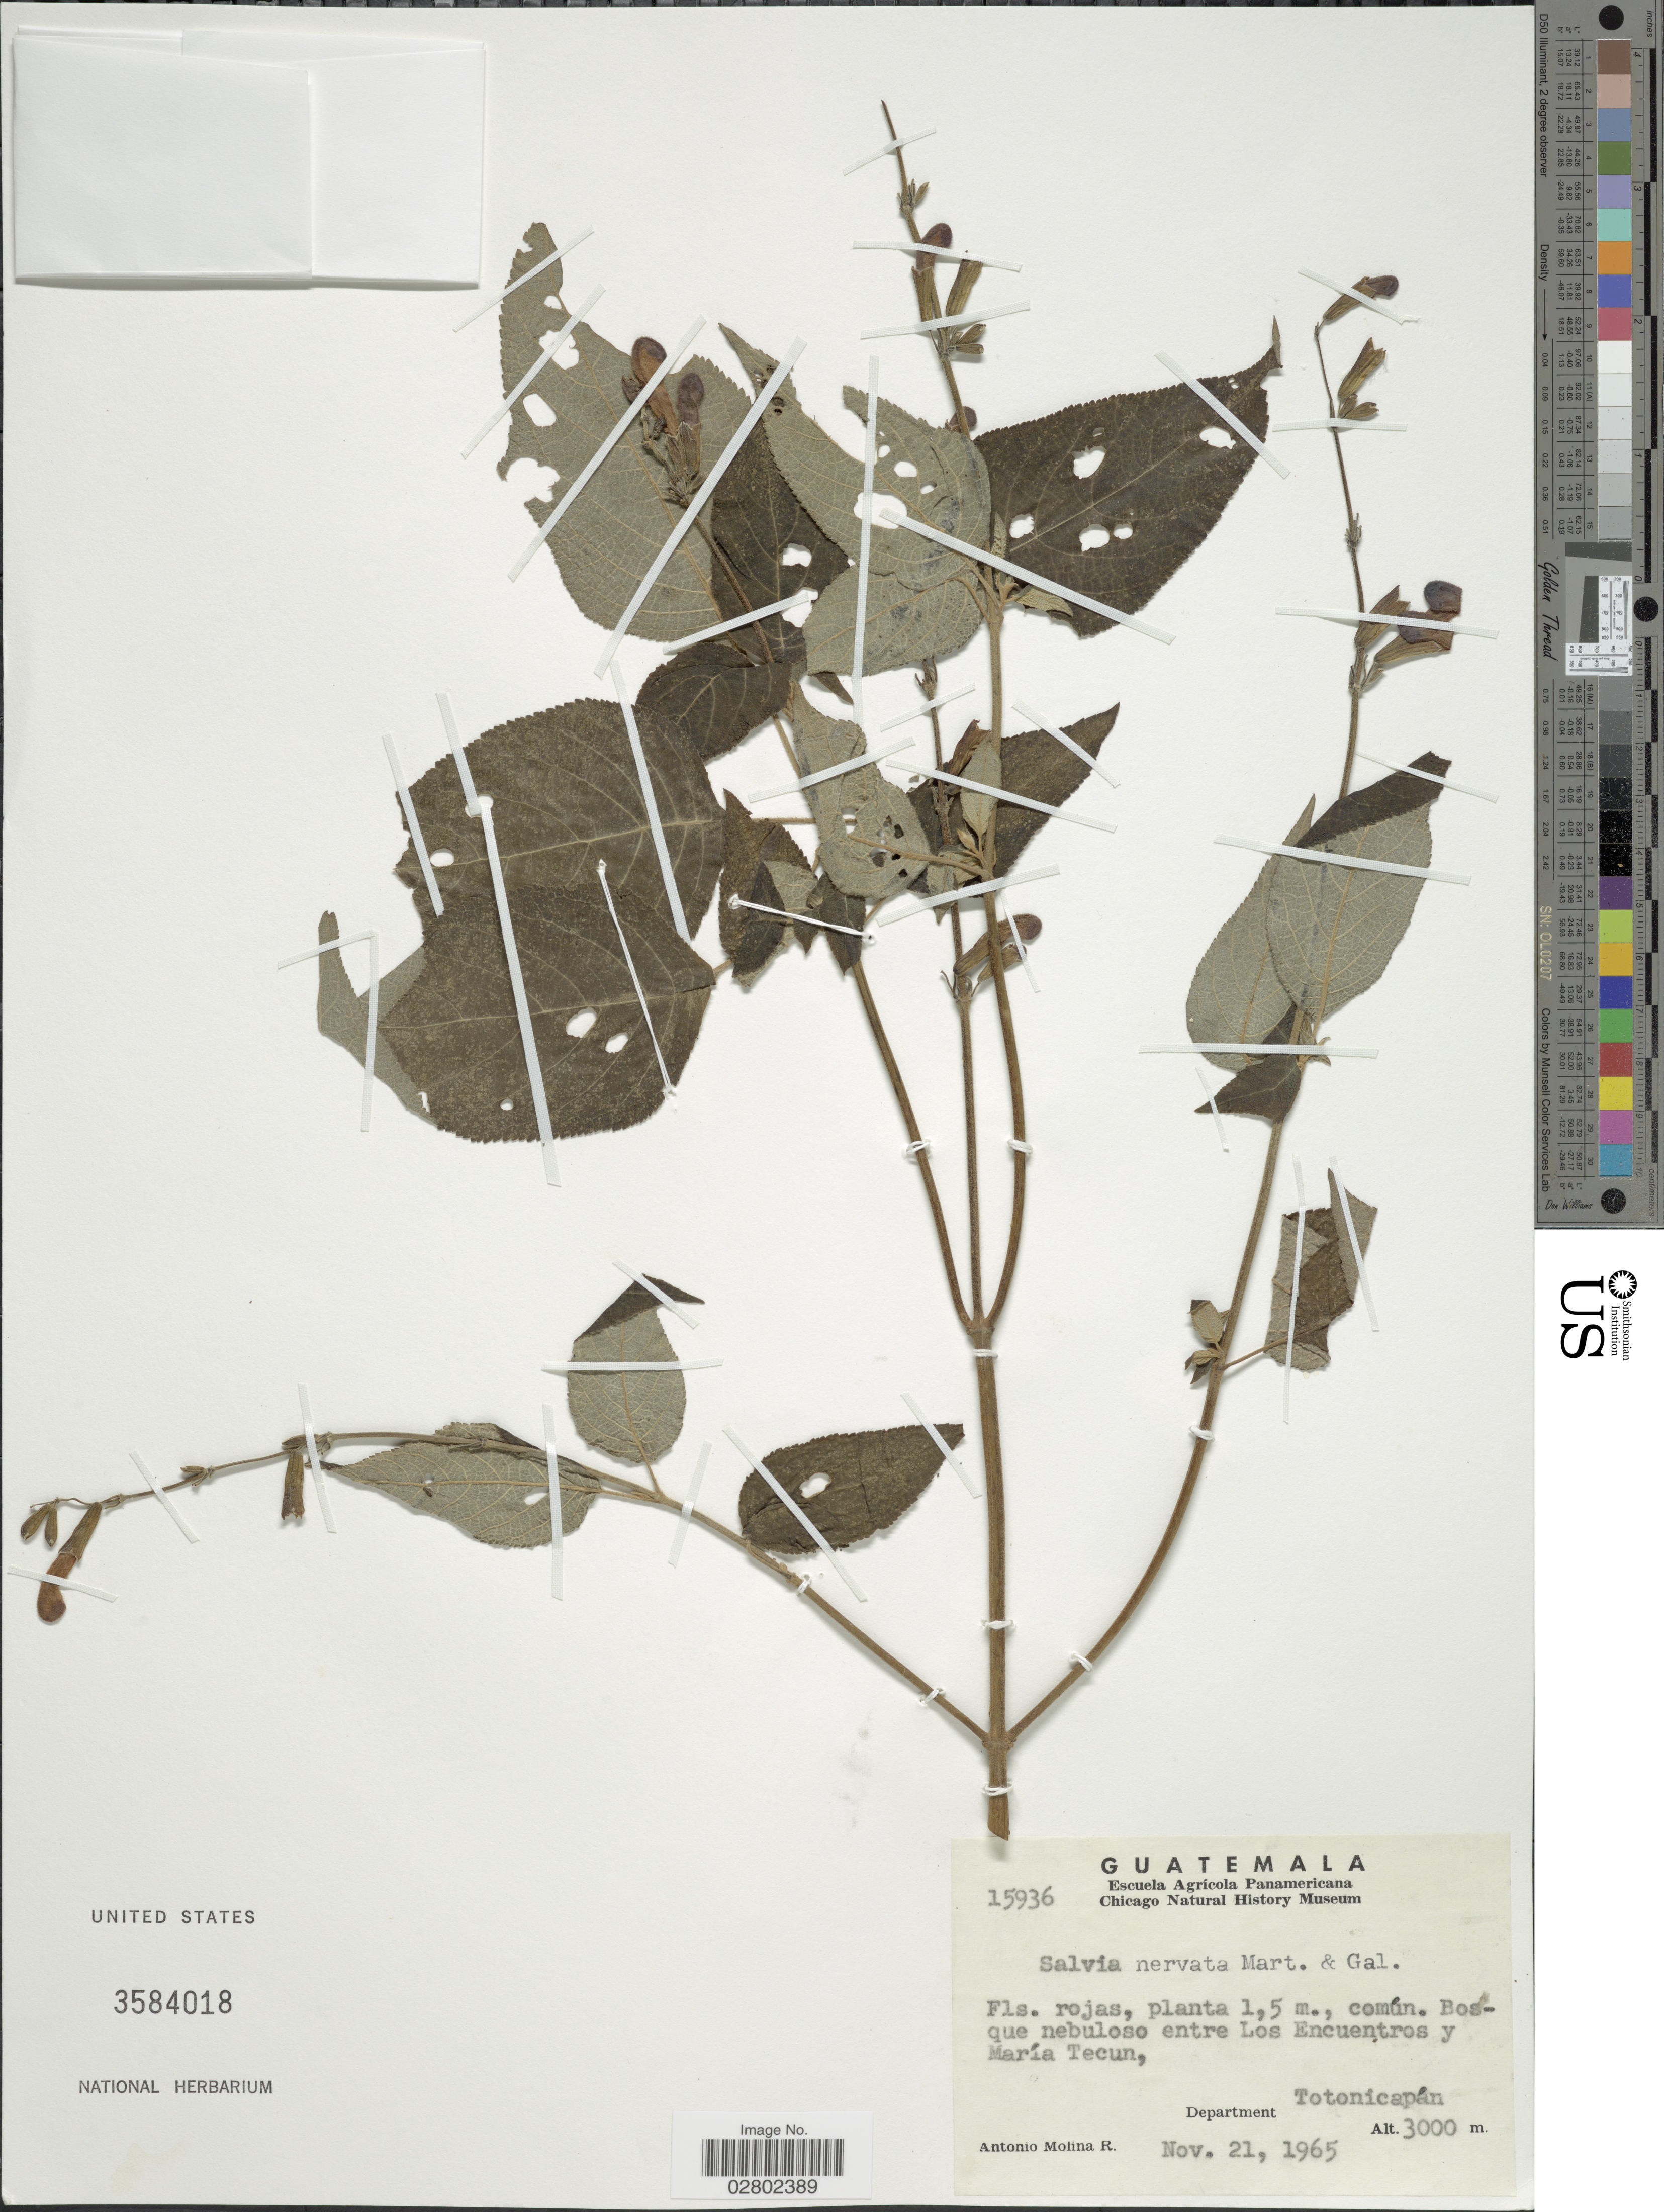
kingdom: Plantae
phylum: Tracheophyta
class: Magnoliopsida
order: Lamiales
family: Lamiaceae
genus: Salvia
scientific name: Salvia nervata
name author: M. Martens & Galeotti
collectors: A. Molina R.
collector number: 15936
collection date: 1965-11-21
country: Guatemala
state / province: Totonicapan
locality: Bosque nebuloso entre Los Encuentros y María Tecun, Department Totonicapán.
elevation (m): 3000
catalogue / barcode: US 3584018